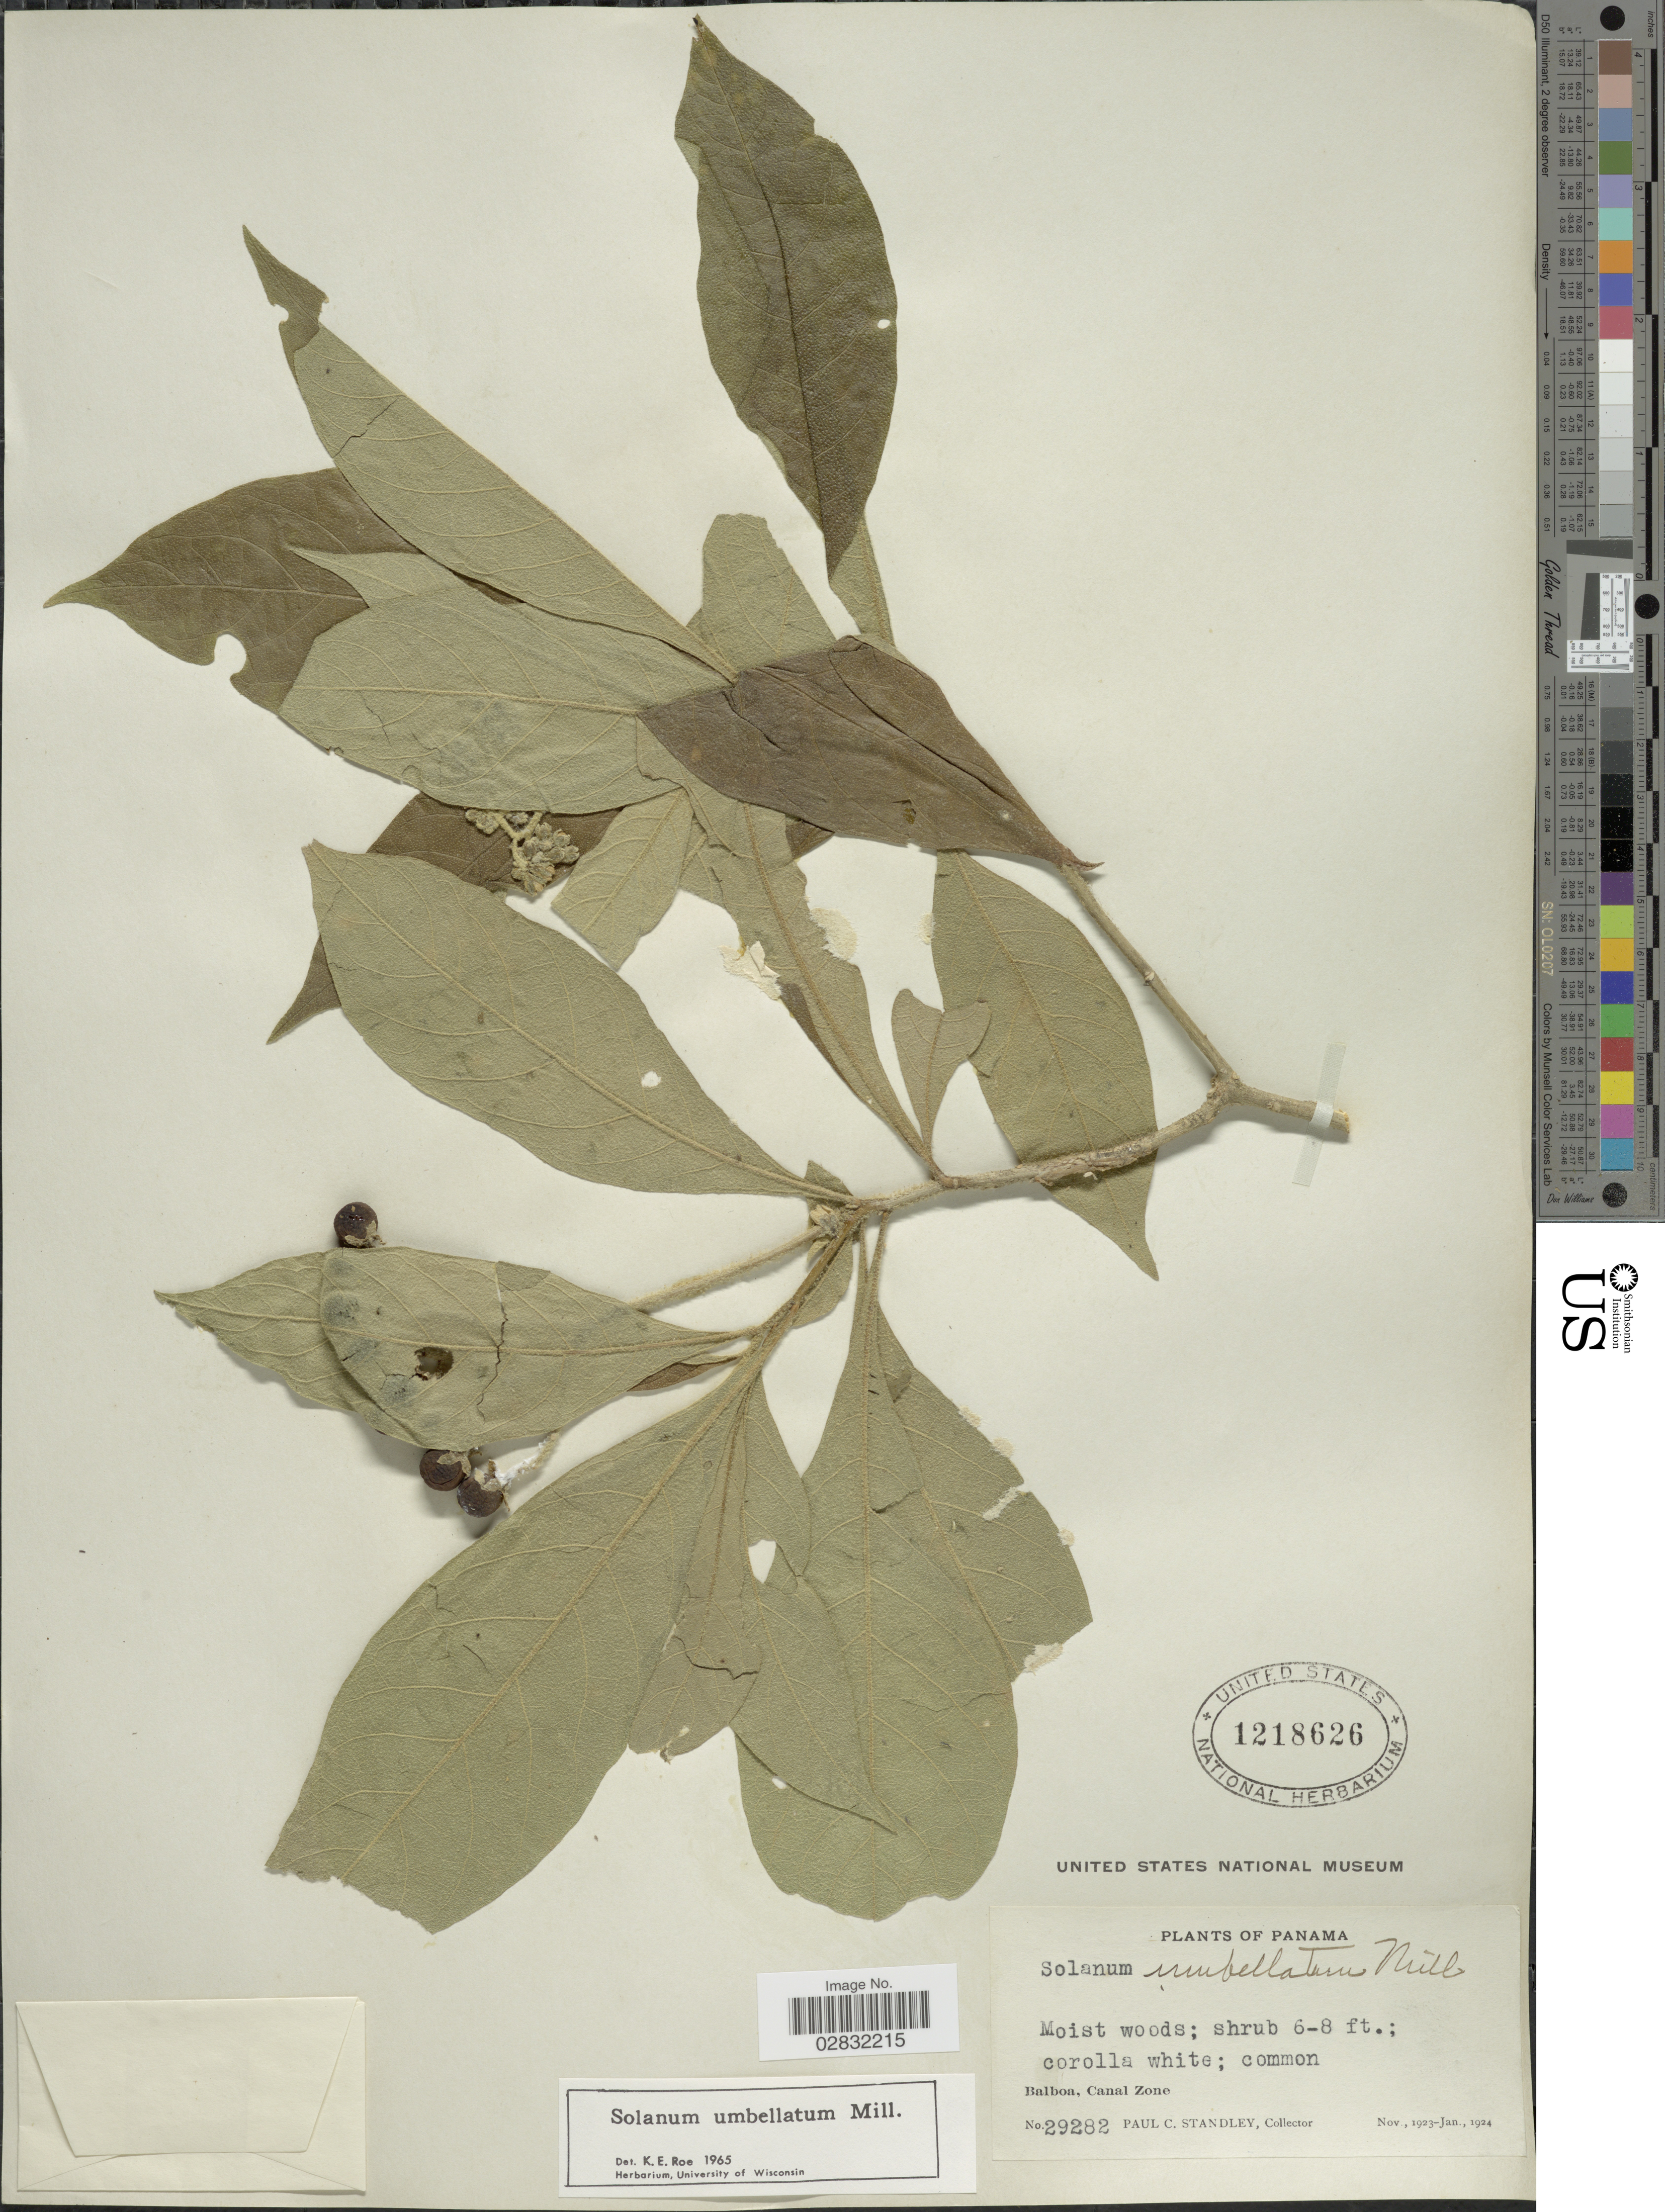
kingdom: Plantae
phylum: Tracheophyta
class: Magnoliopsida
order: Solanales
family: Solanaceae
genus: Solanum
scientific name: Solanum umbellatum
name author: Mill.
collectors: P. C. Standley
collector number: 29282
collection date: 1923-11/1924-01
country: Panama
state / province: Colón / Panamá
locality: Balboa, Canal Zone.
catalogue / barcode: US 1218626